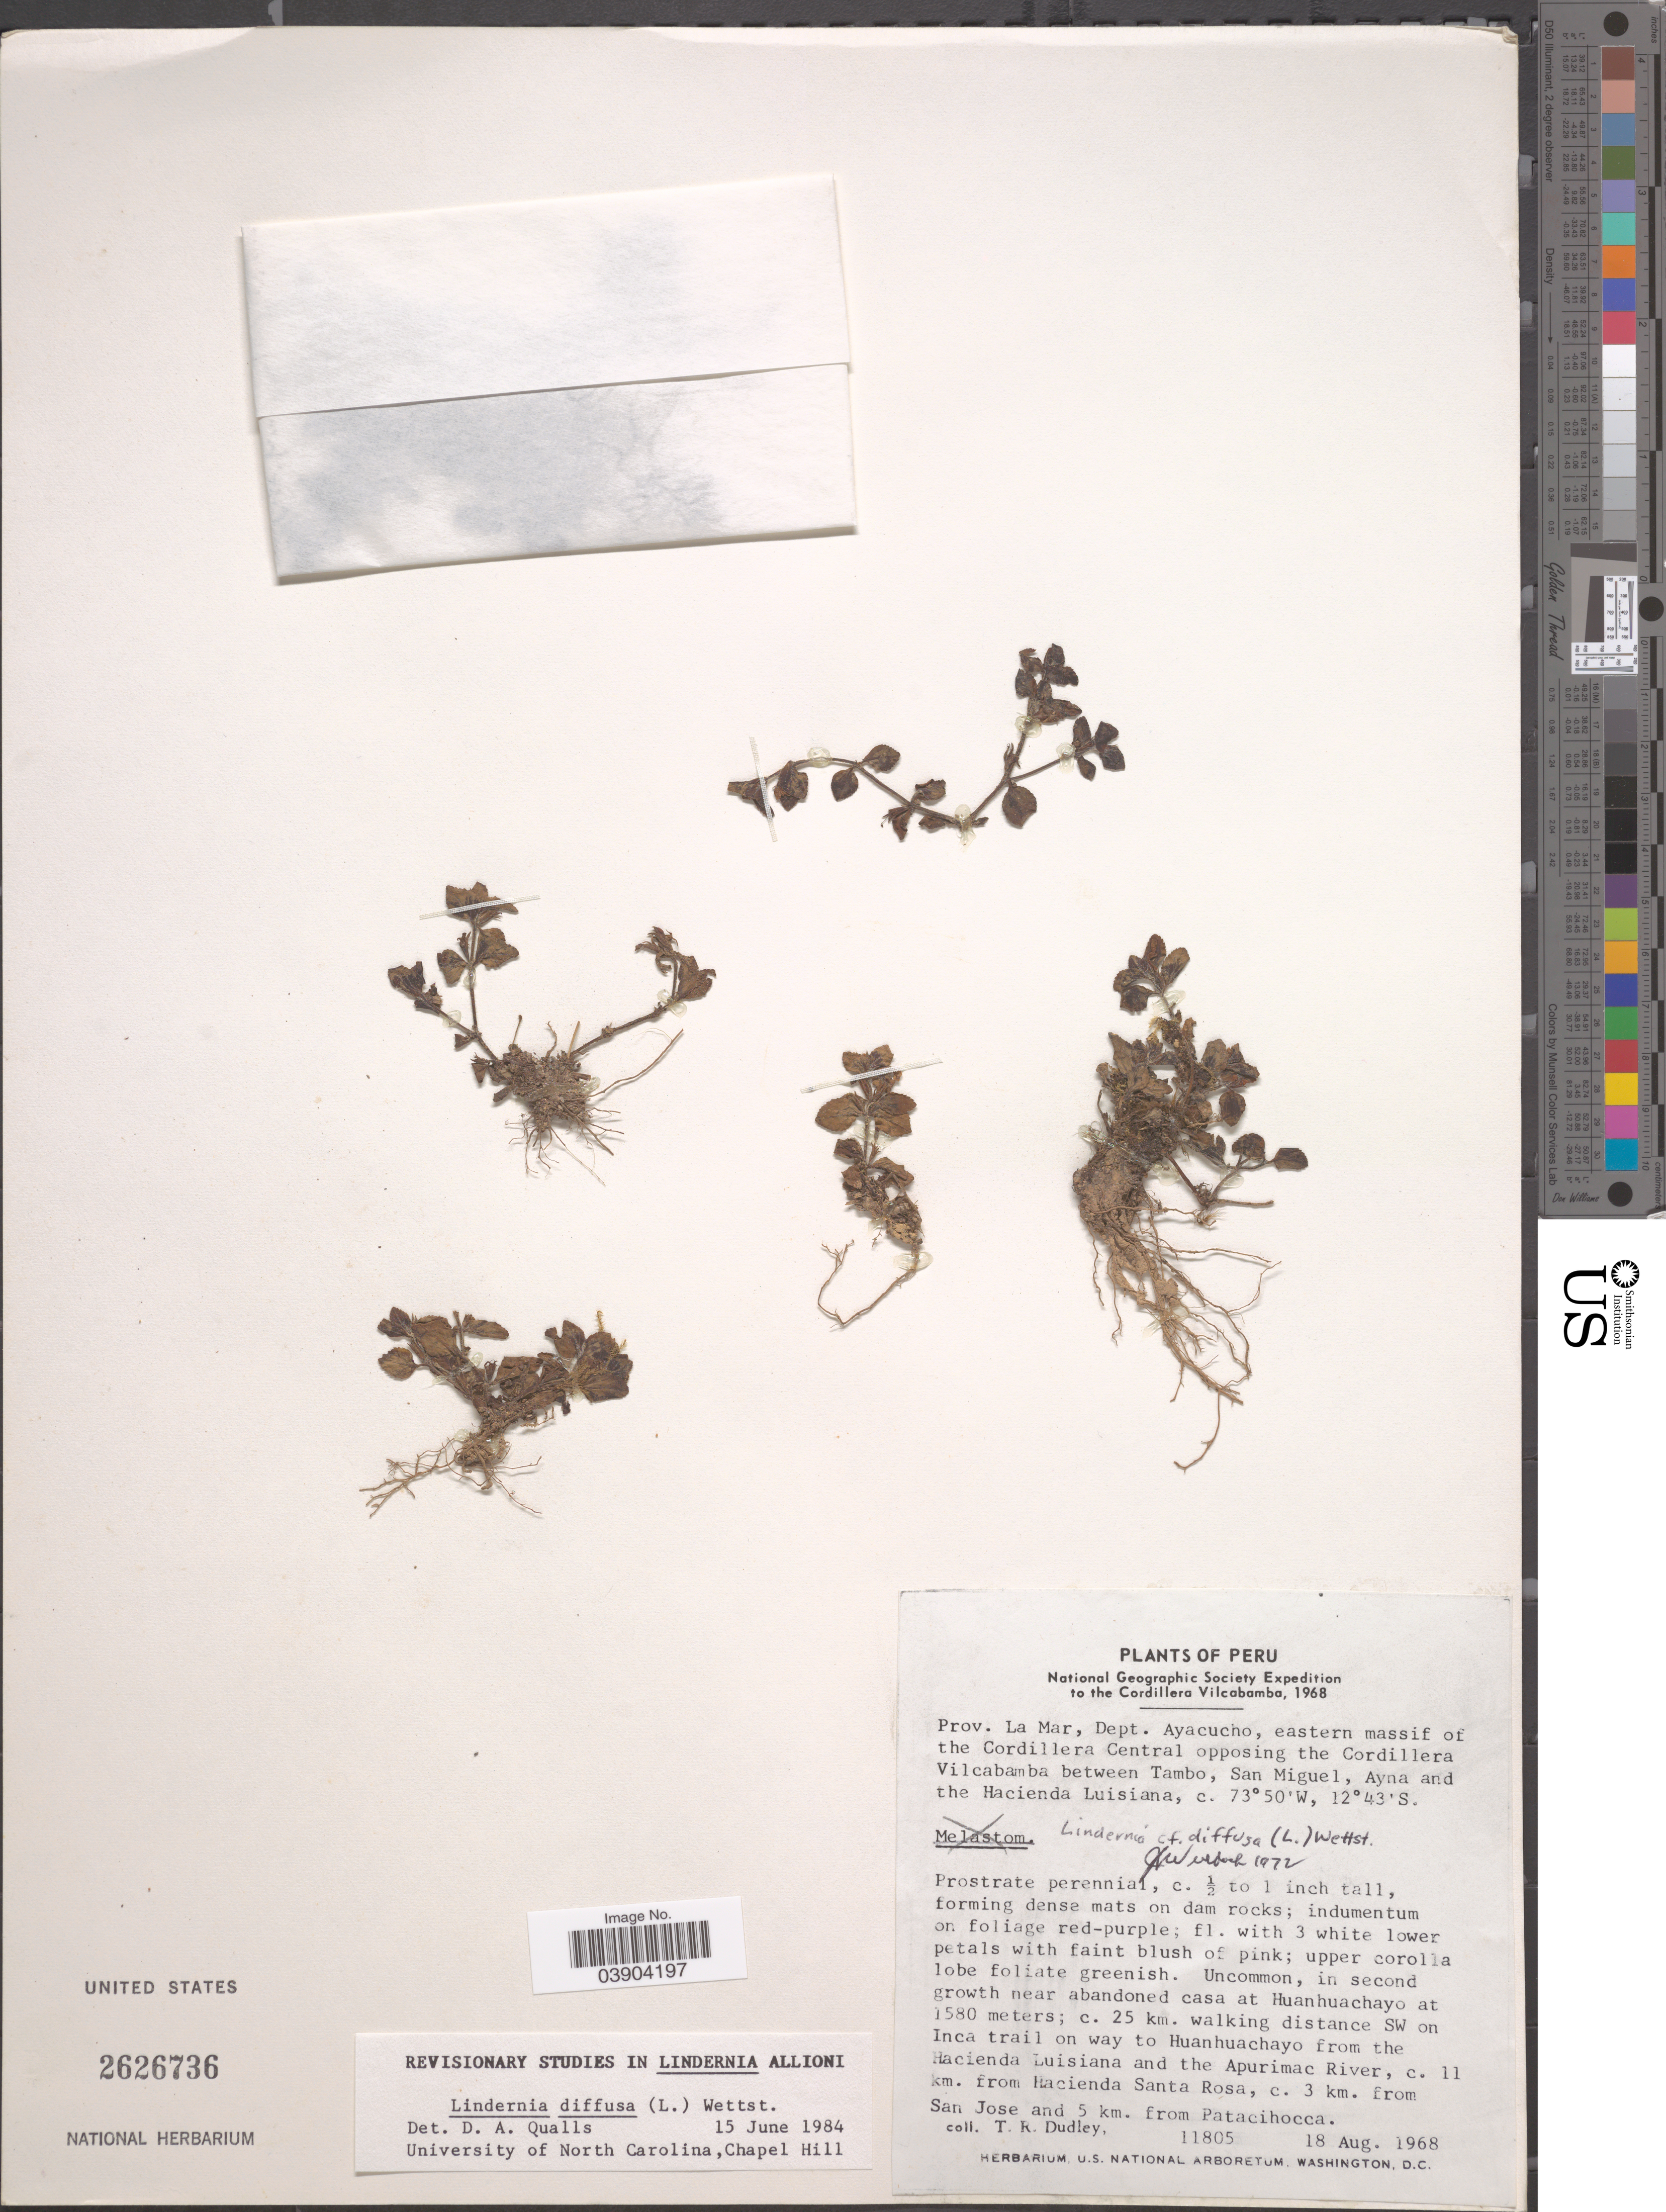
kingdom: Plantae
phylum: Tracheophyta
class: Magnoliopsida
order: Lamiales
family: Linderniaceae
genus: Lindernia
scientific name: Lindernia diffusa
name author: (L.) Wettst.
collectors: T. R. Dudley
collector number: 11805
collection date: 1968-08-18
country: Peru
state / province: Ayacucho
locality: Prov. La Mar, Dept. Ayacucho, eastern massif of the Cordillera Central opposing the Cordillera Vilcabamba between Tambo, San Miguel, Ayna and the Hacienda Luisiana.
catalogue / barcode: US 2626736